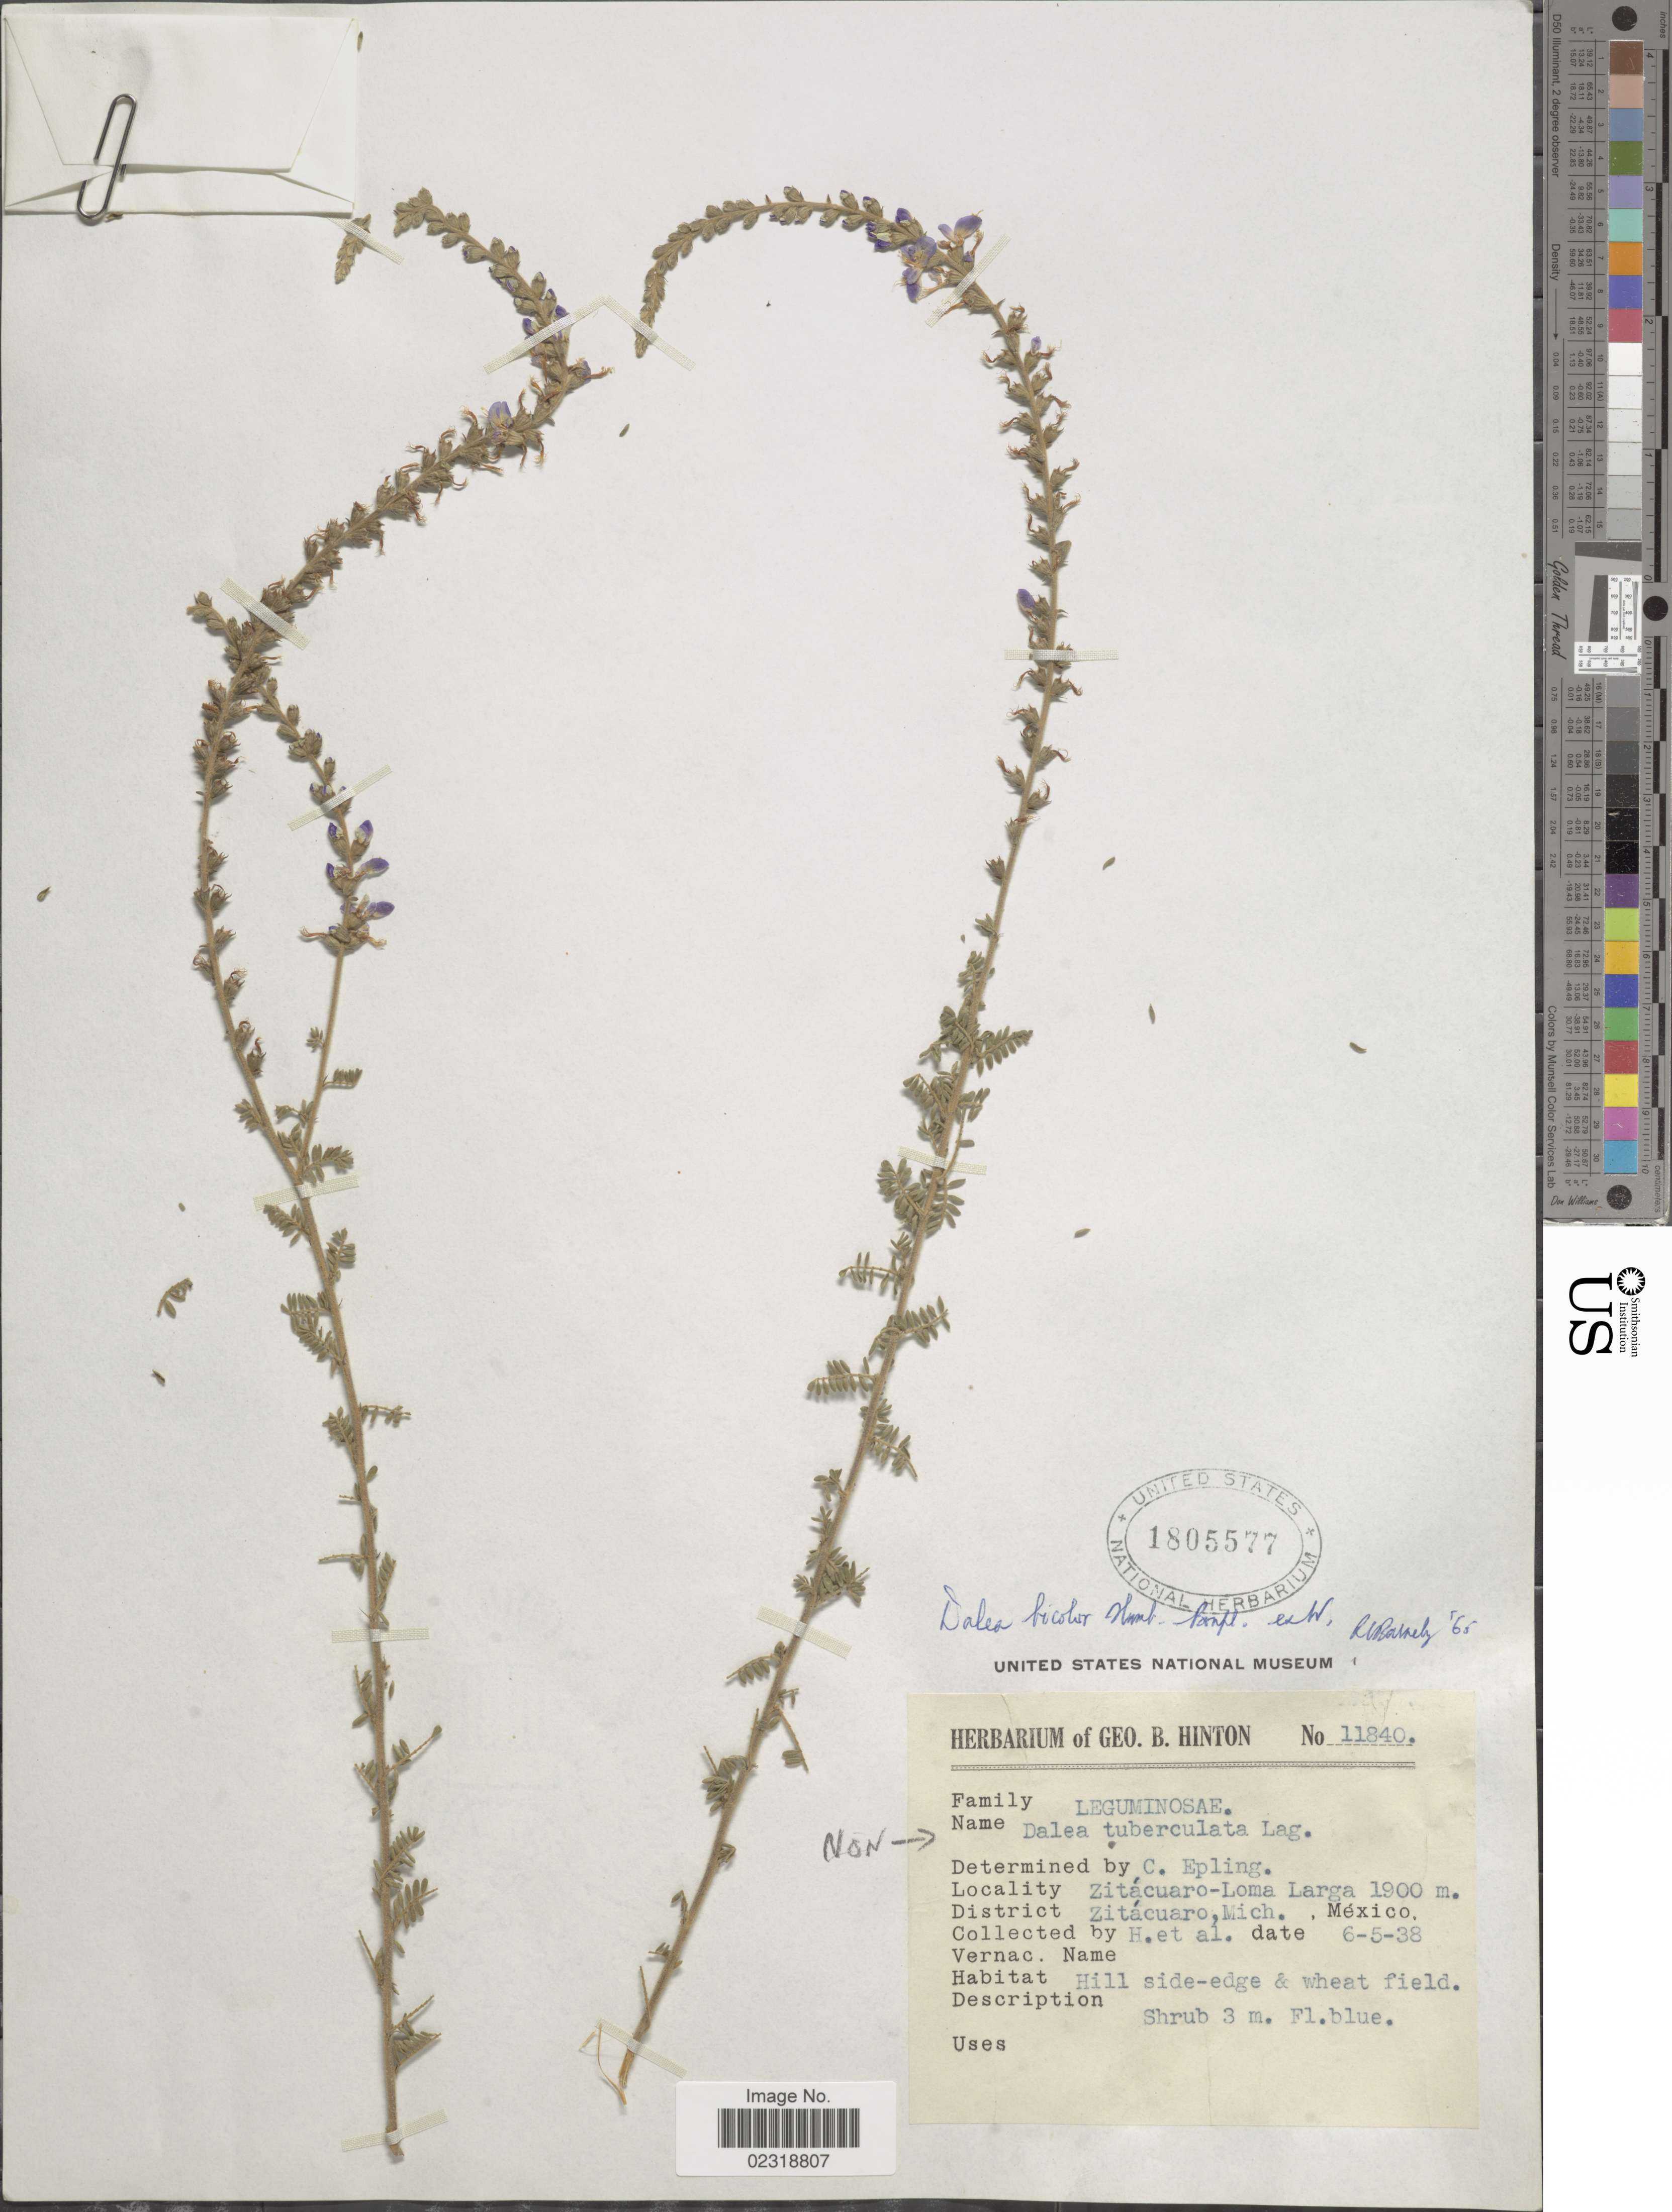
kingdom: Plantae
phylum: Tracheophyta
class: Magnoliopsida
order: Fabales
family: Fabaceae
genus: Dalea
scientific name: Dalea bicolor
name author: Humb. & Bonpl. ex Willd.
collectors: G. B. Hinton & et al.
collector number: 11840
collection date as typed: Transcribed d/m/y: 5/6/38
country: Mexico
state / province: Michoacán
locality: Zitacuaro-Loma Larga, District Zitacuaro, hill side-edge.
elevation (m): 1900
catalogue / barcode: US 1805577